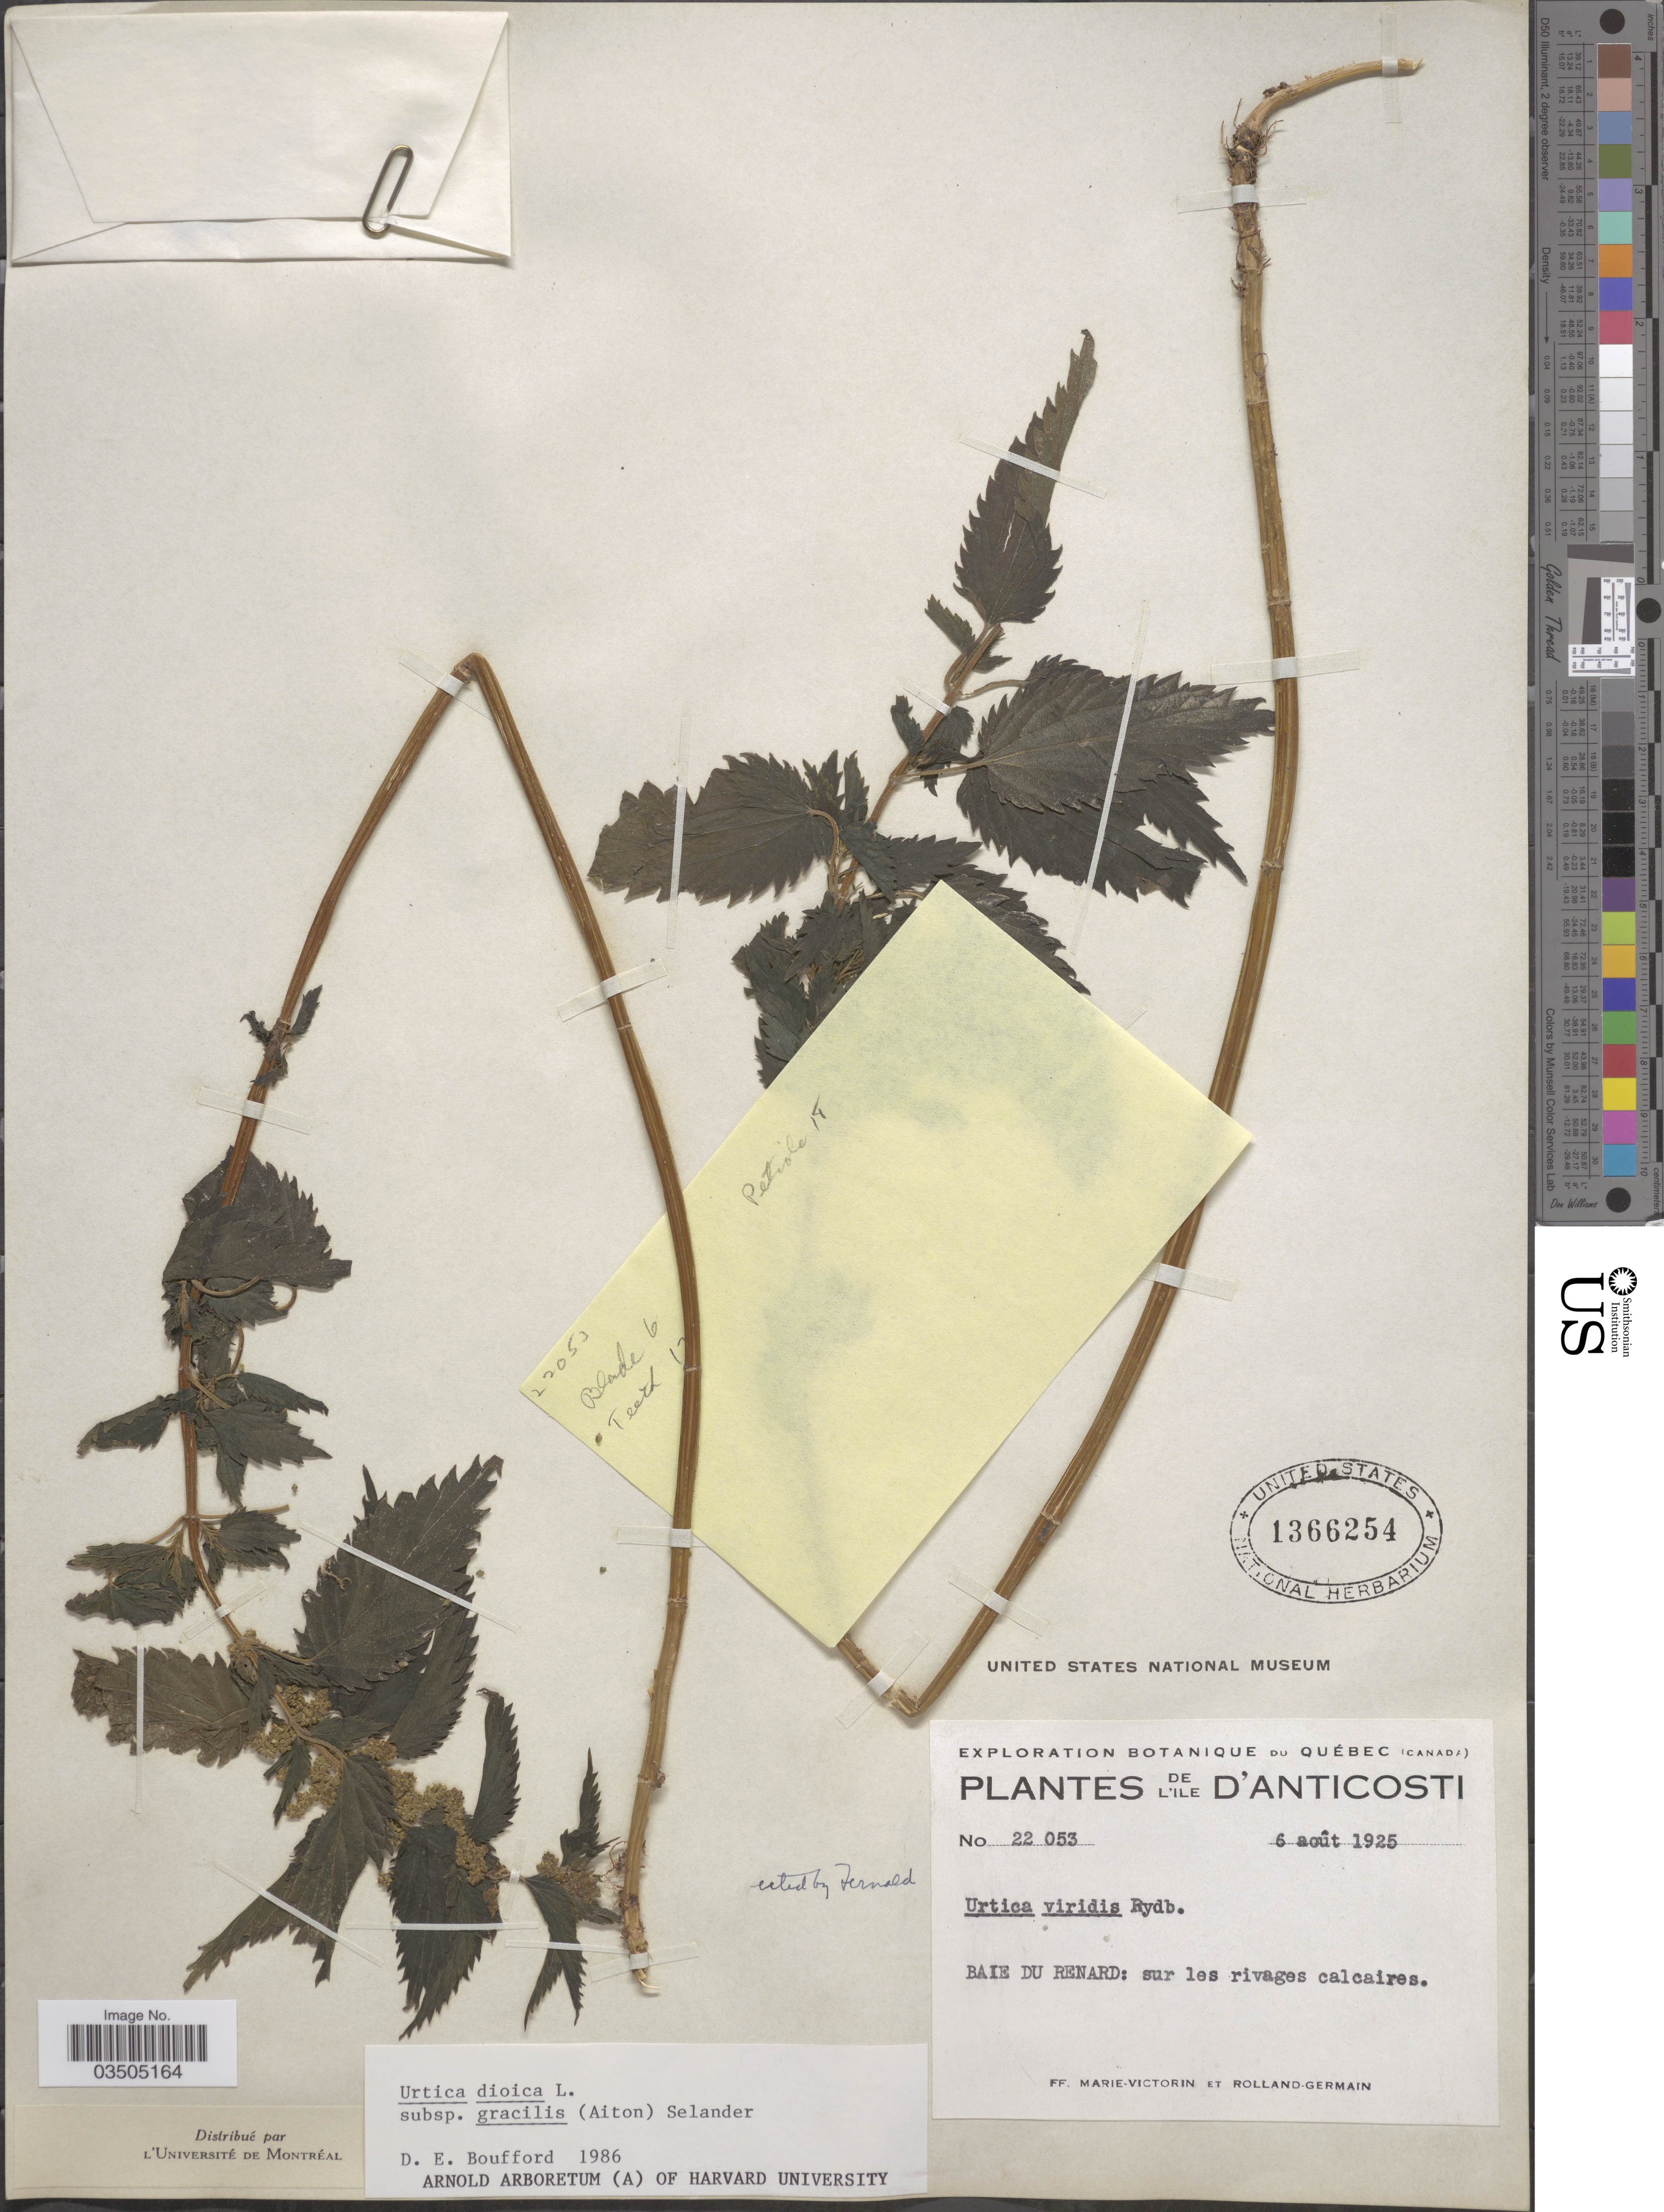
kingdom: Plantae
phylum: Tracheophyta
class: Magnoliopsida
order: Rosales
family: Urticaceae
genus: Urtica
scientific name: Urtica dioica subsp. gracilis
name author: L.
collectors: F. Marie-Victorin & Rolland-Germain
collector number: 22053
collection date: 1925-08-06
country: Canada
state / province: Quebec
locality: Ile D'Anticosti. Baie Du Renard: sur les rivages calcaires.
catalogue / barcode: US 1366254